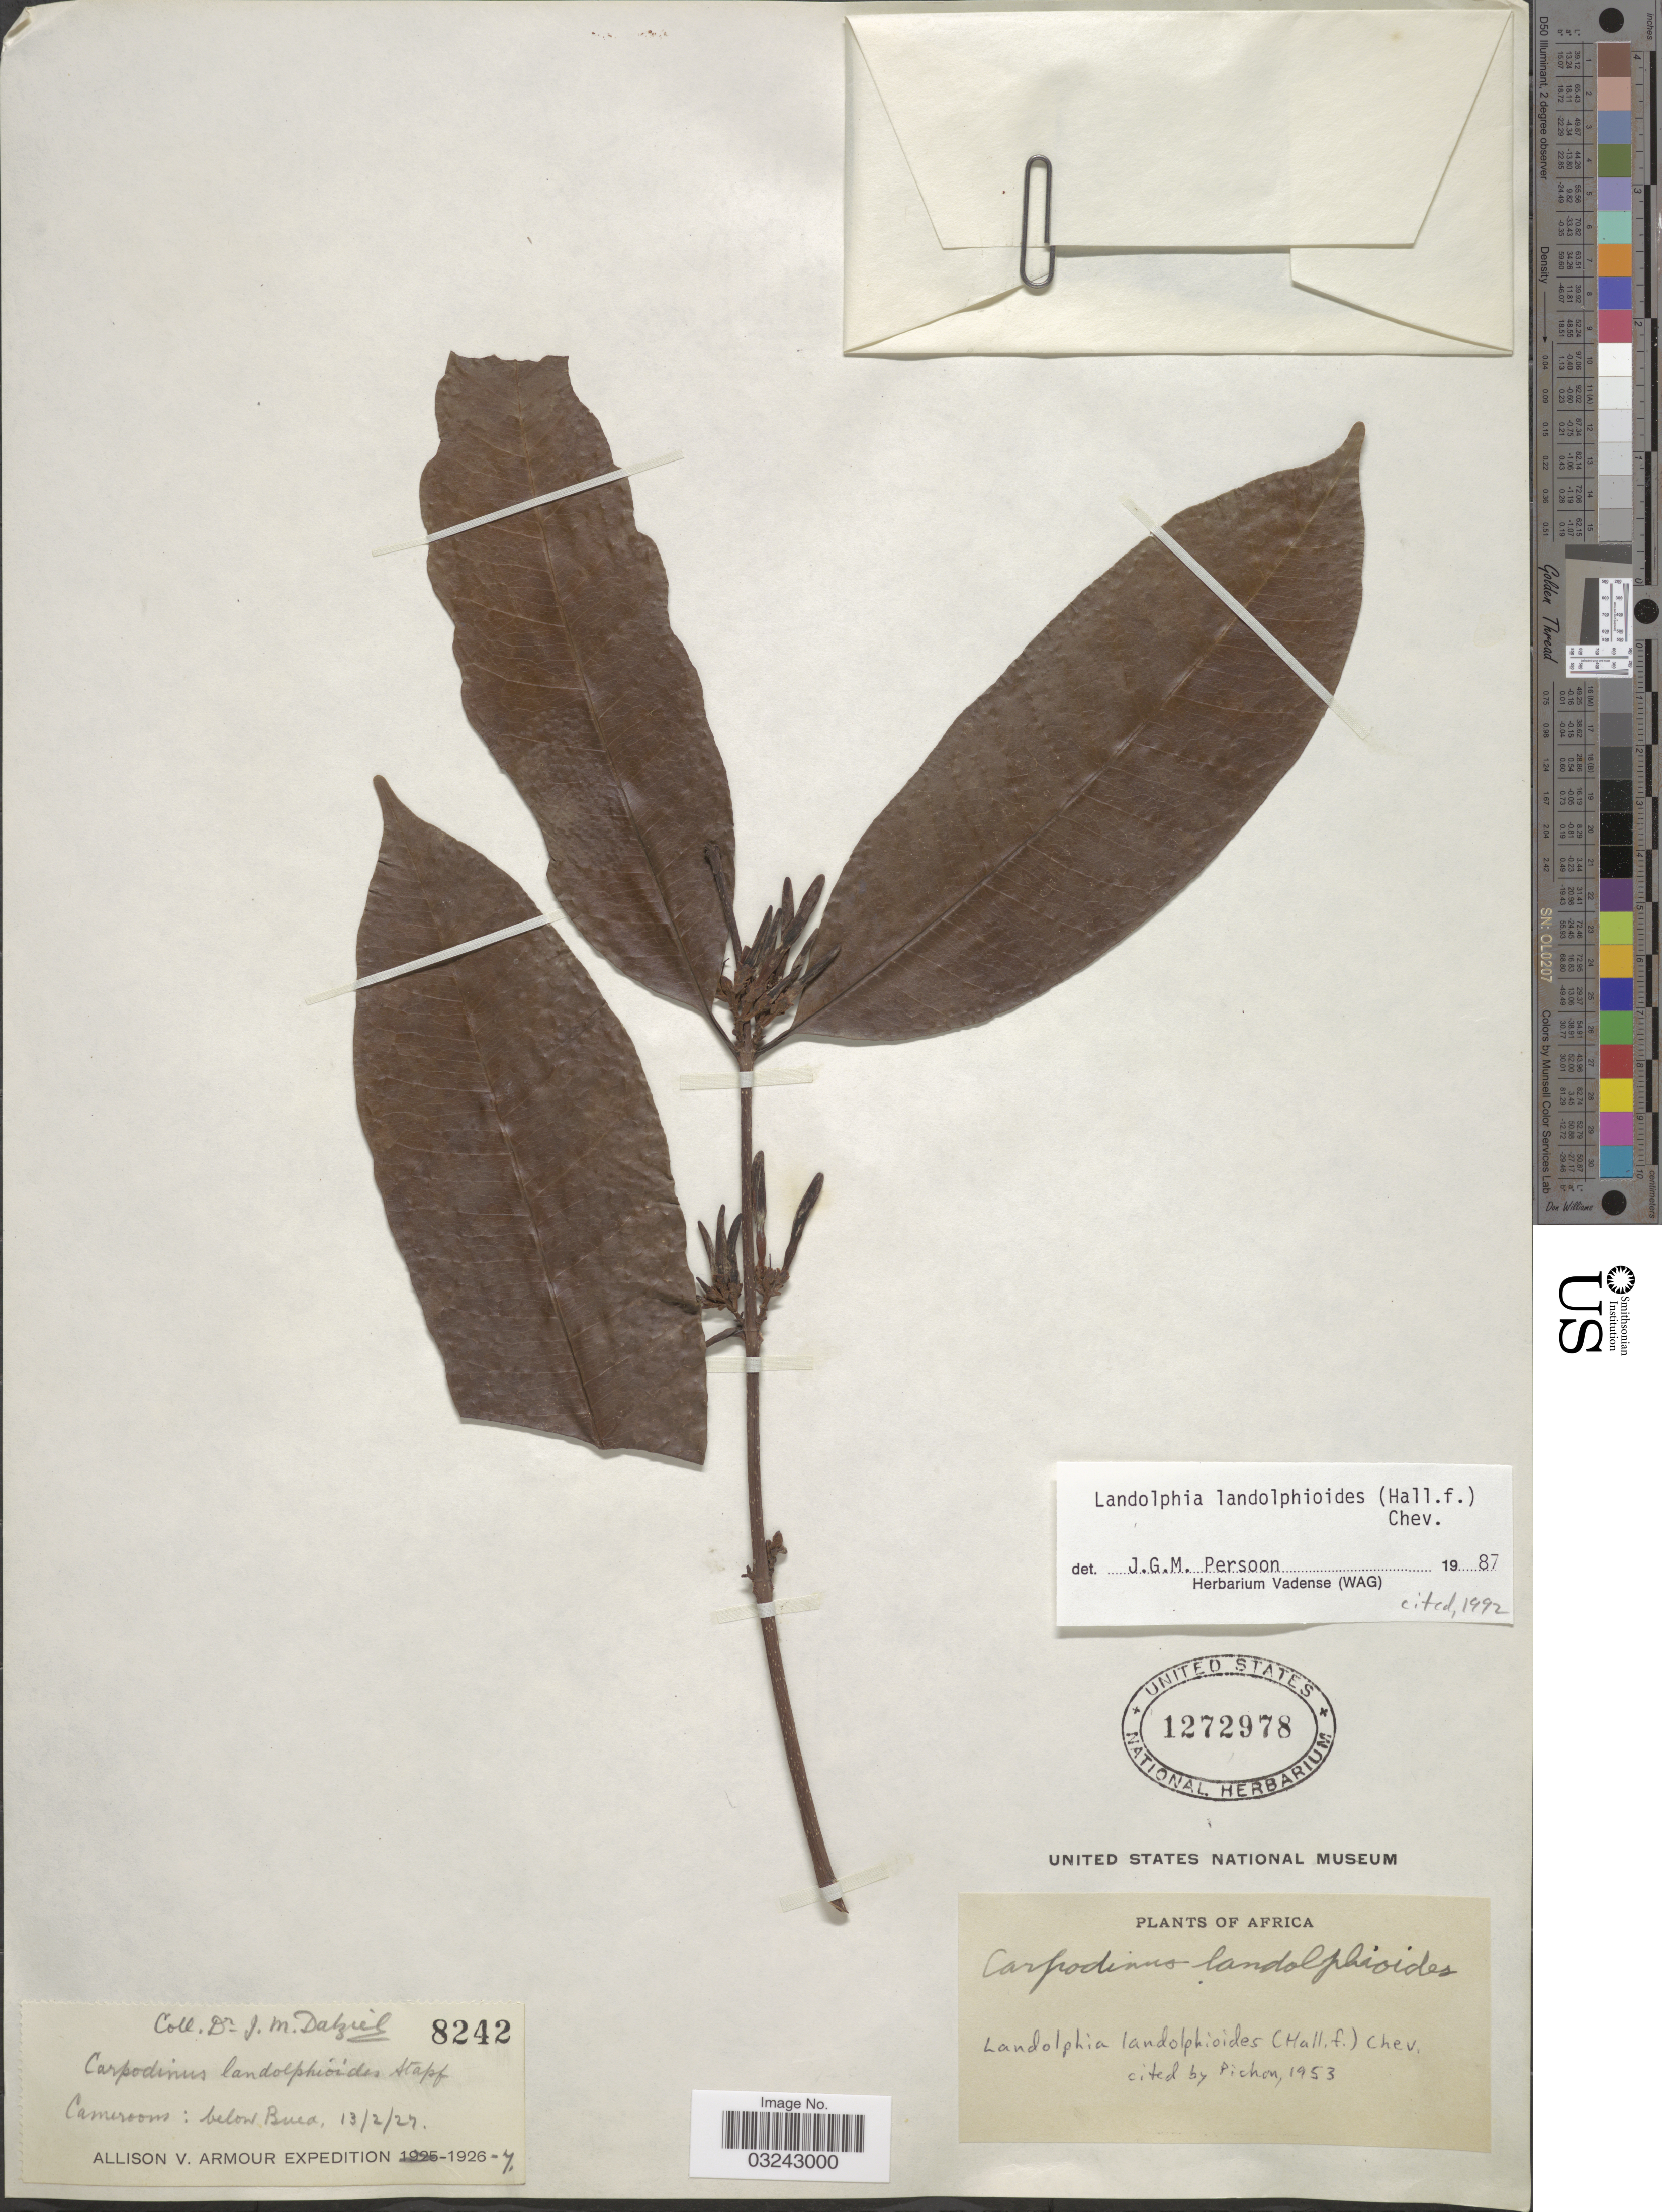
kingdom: Plantae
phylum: Tracheophyta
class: Magnoliopsida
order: Gentianales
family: Apocynaceae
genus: Landolphia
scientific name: Landolphia landolphioides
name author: (Hallier f.) A. Chev.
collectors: J. Dalziel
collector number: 8242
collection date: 1927-02-13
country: Cameroon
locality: Below Buea.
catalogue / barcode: US 1272978